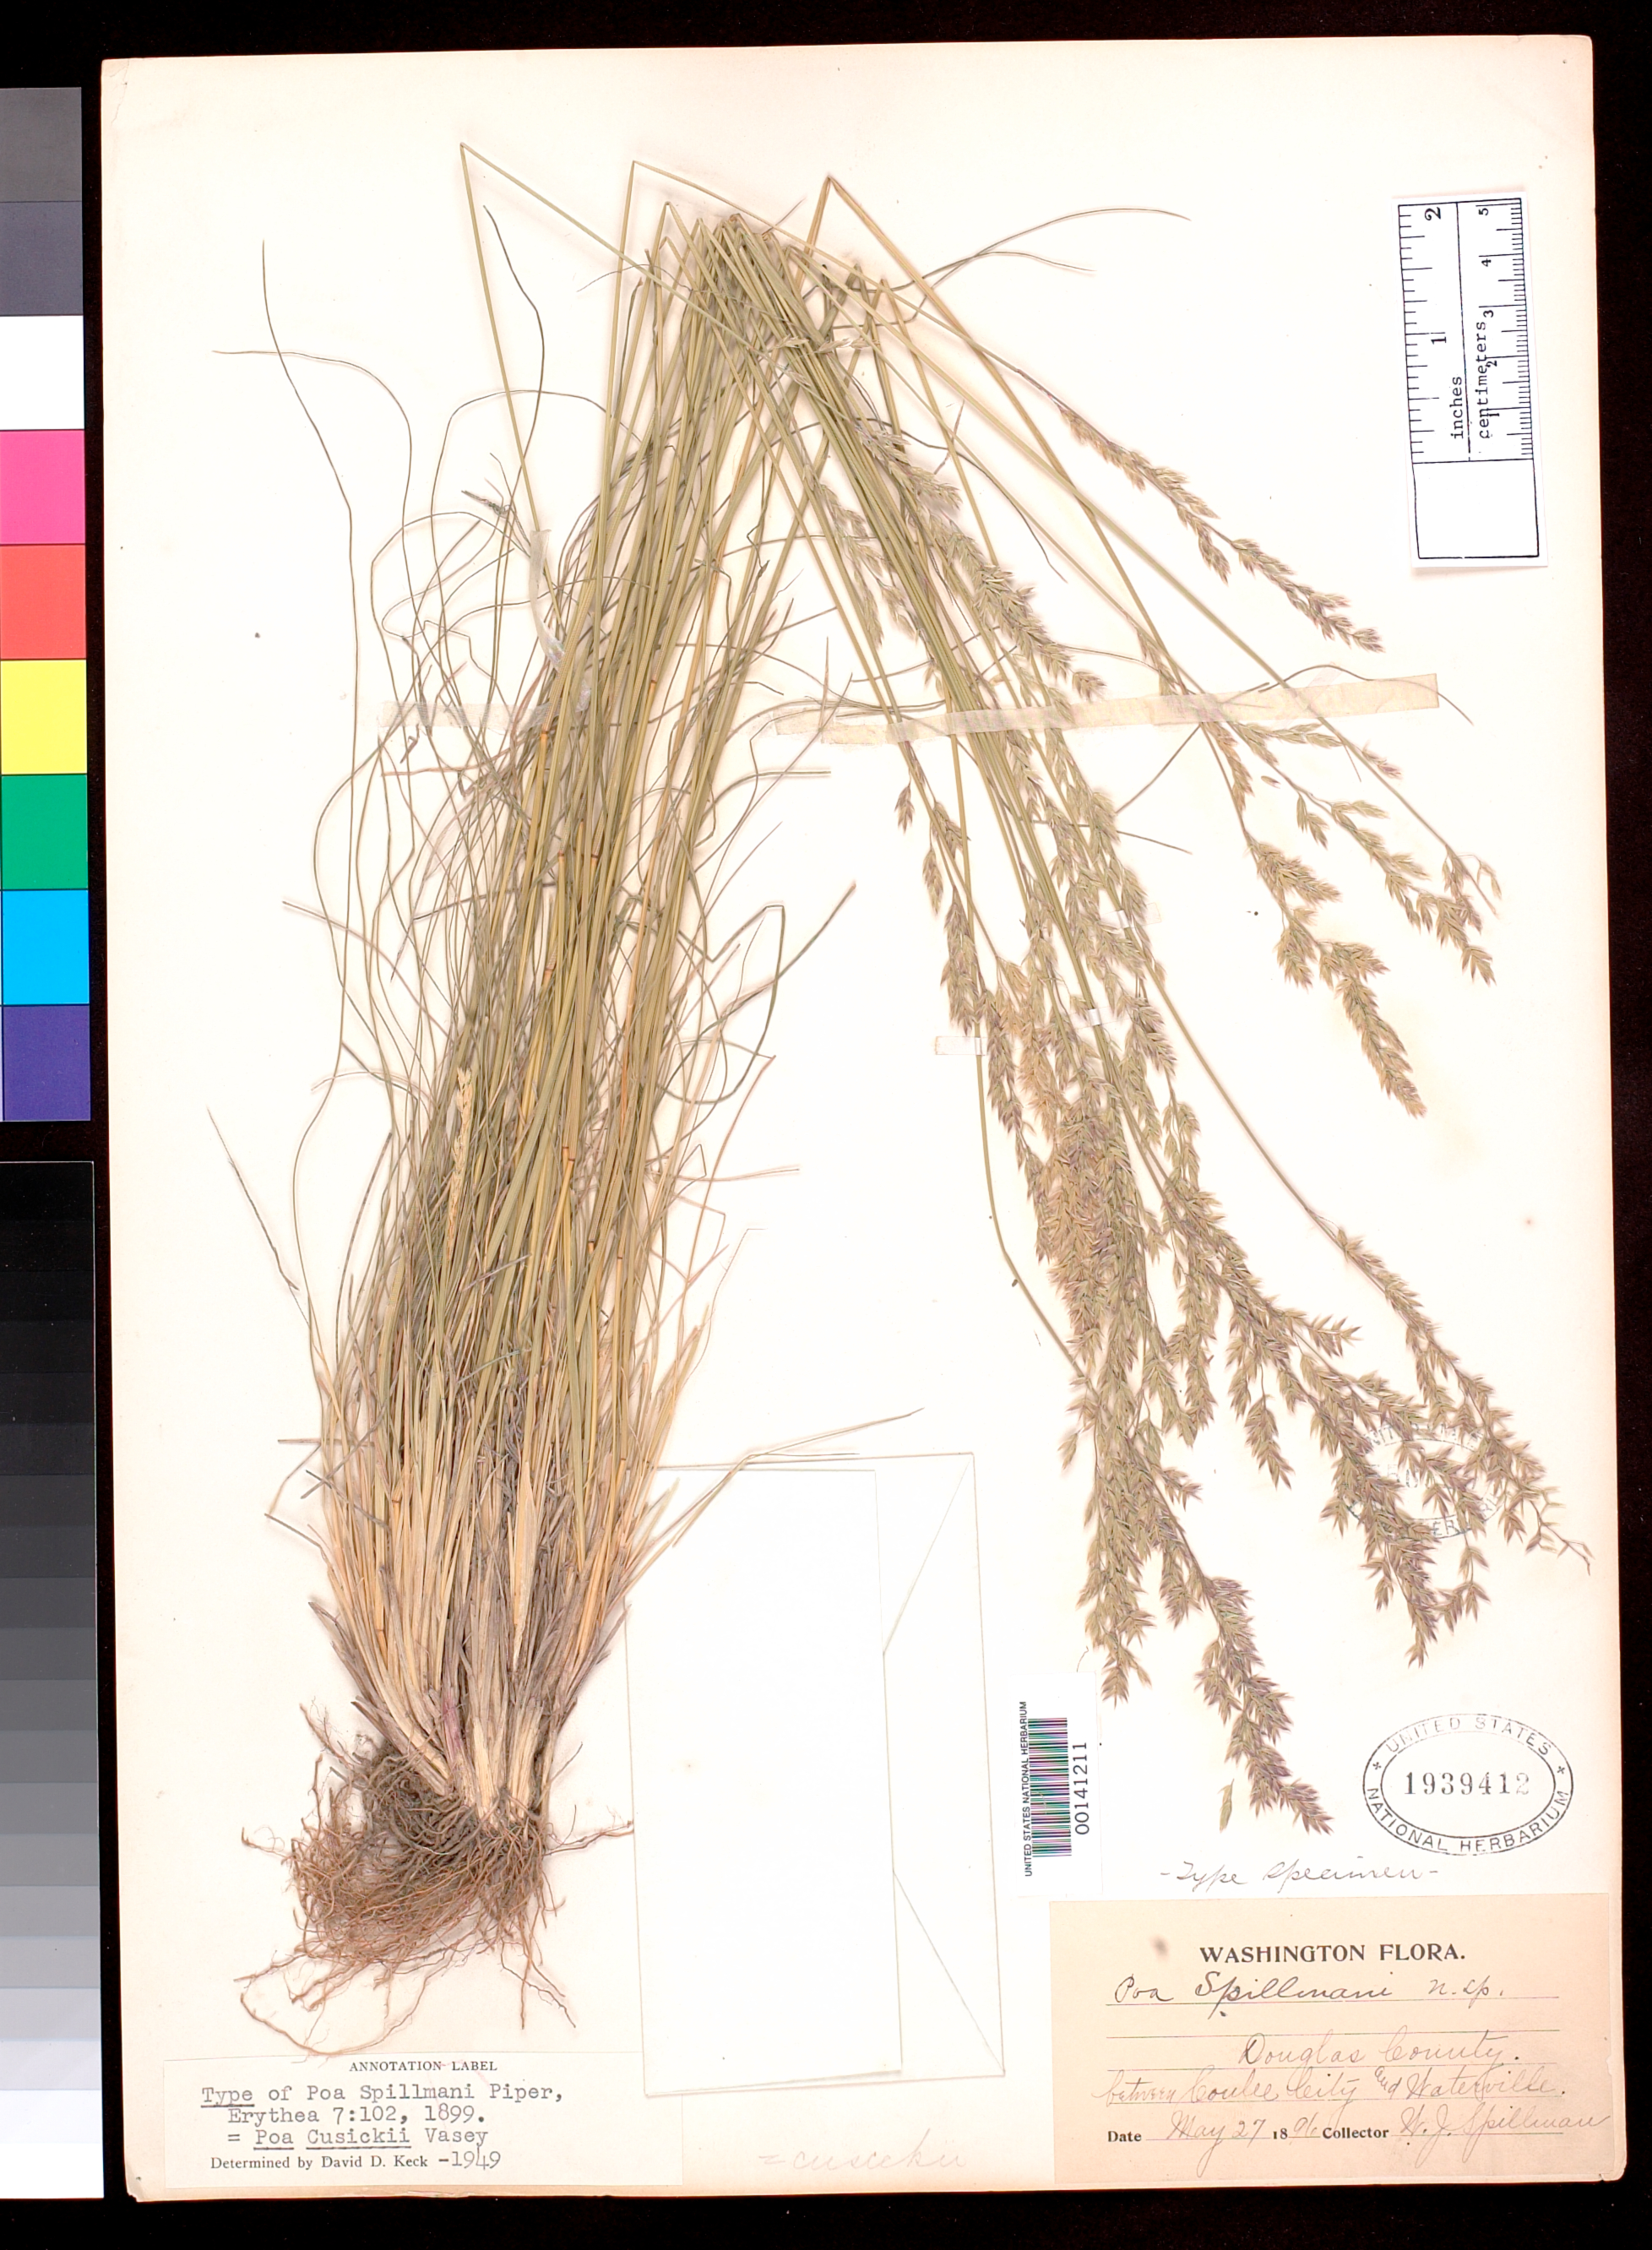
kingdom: Plantae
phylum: Tracheophyta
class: Liliopsida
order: Poales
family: Poaceae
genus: Poa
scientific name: Poa spillmani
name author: Piper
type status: Holotype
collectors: J. Spillman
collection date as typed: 27 May 1896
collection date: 1896-05-27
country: United States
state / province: Washington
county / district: Douglas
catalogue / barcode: US 1939412